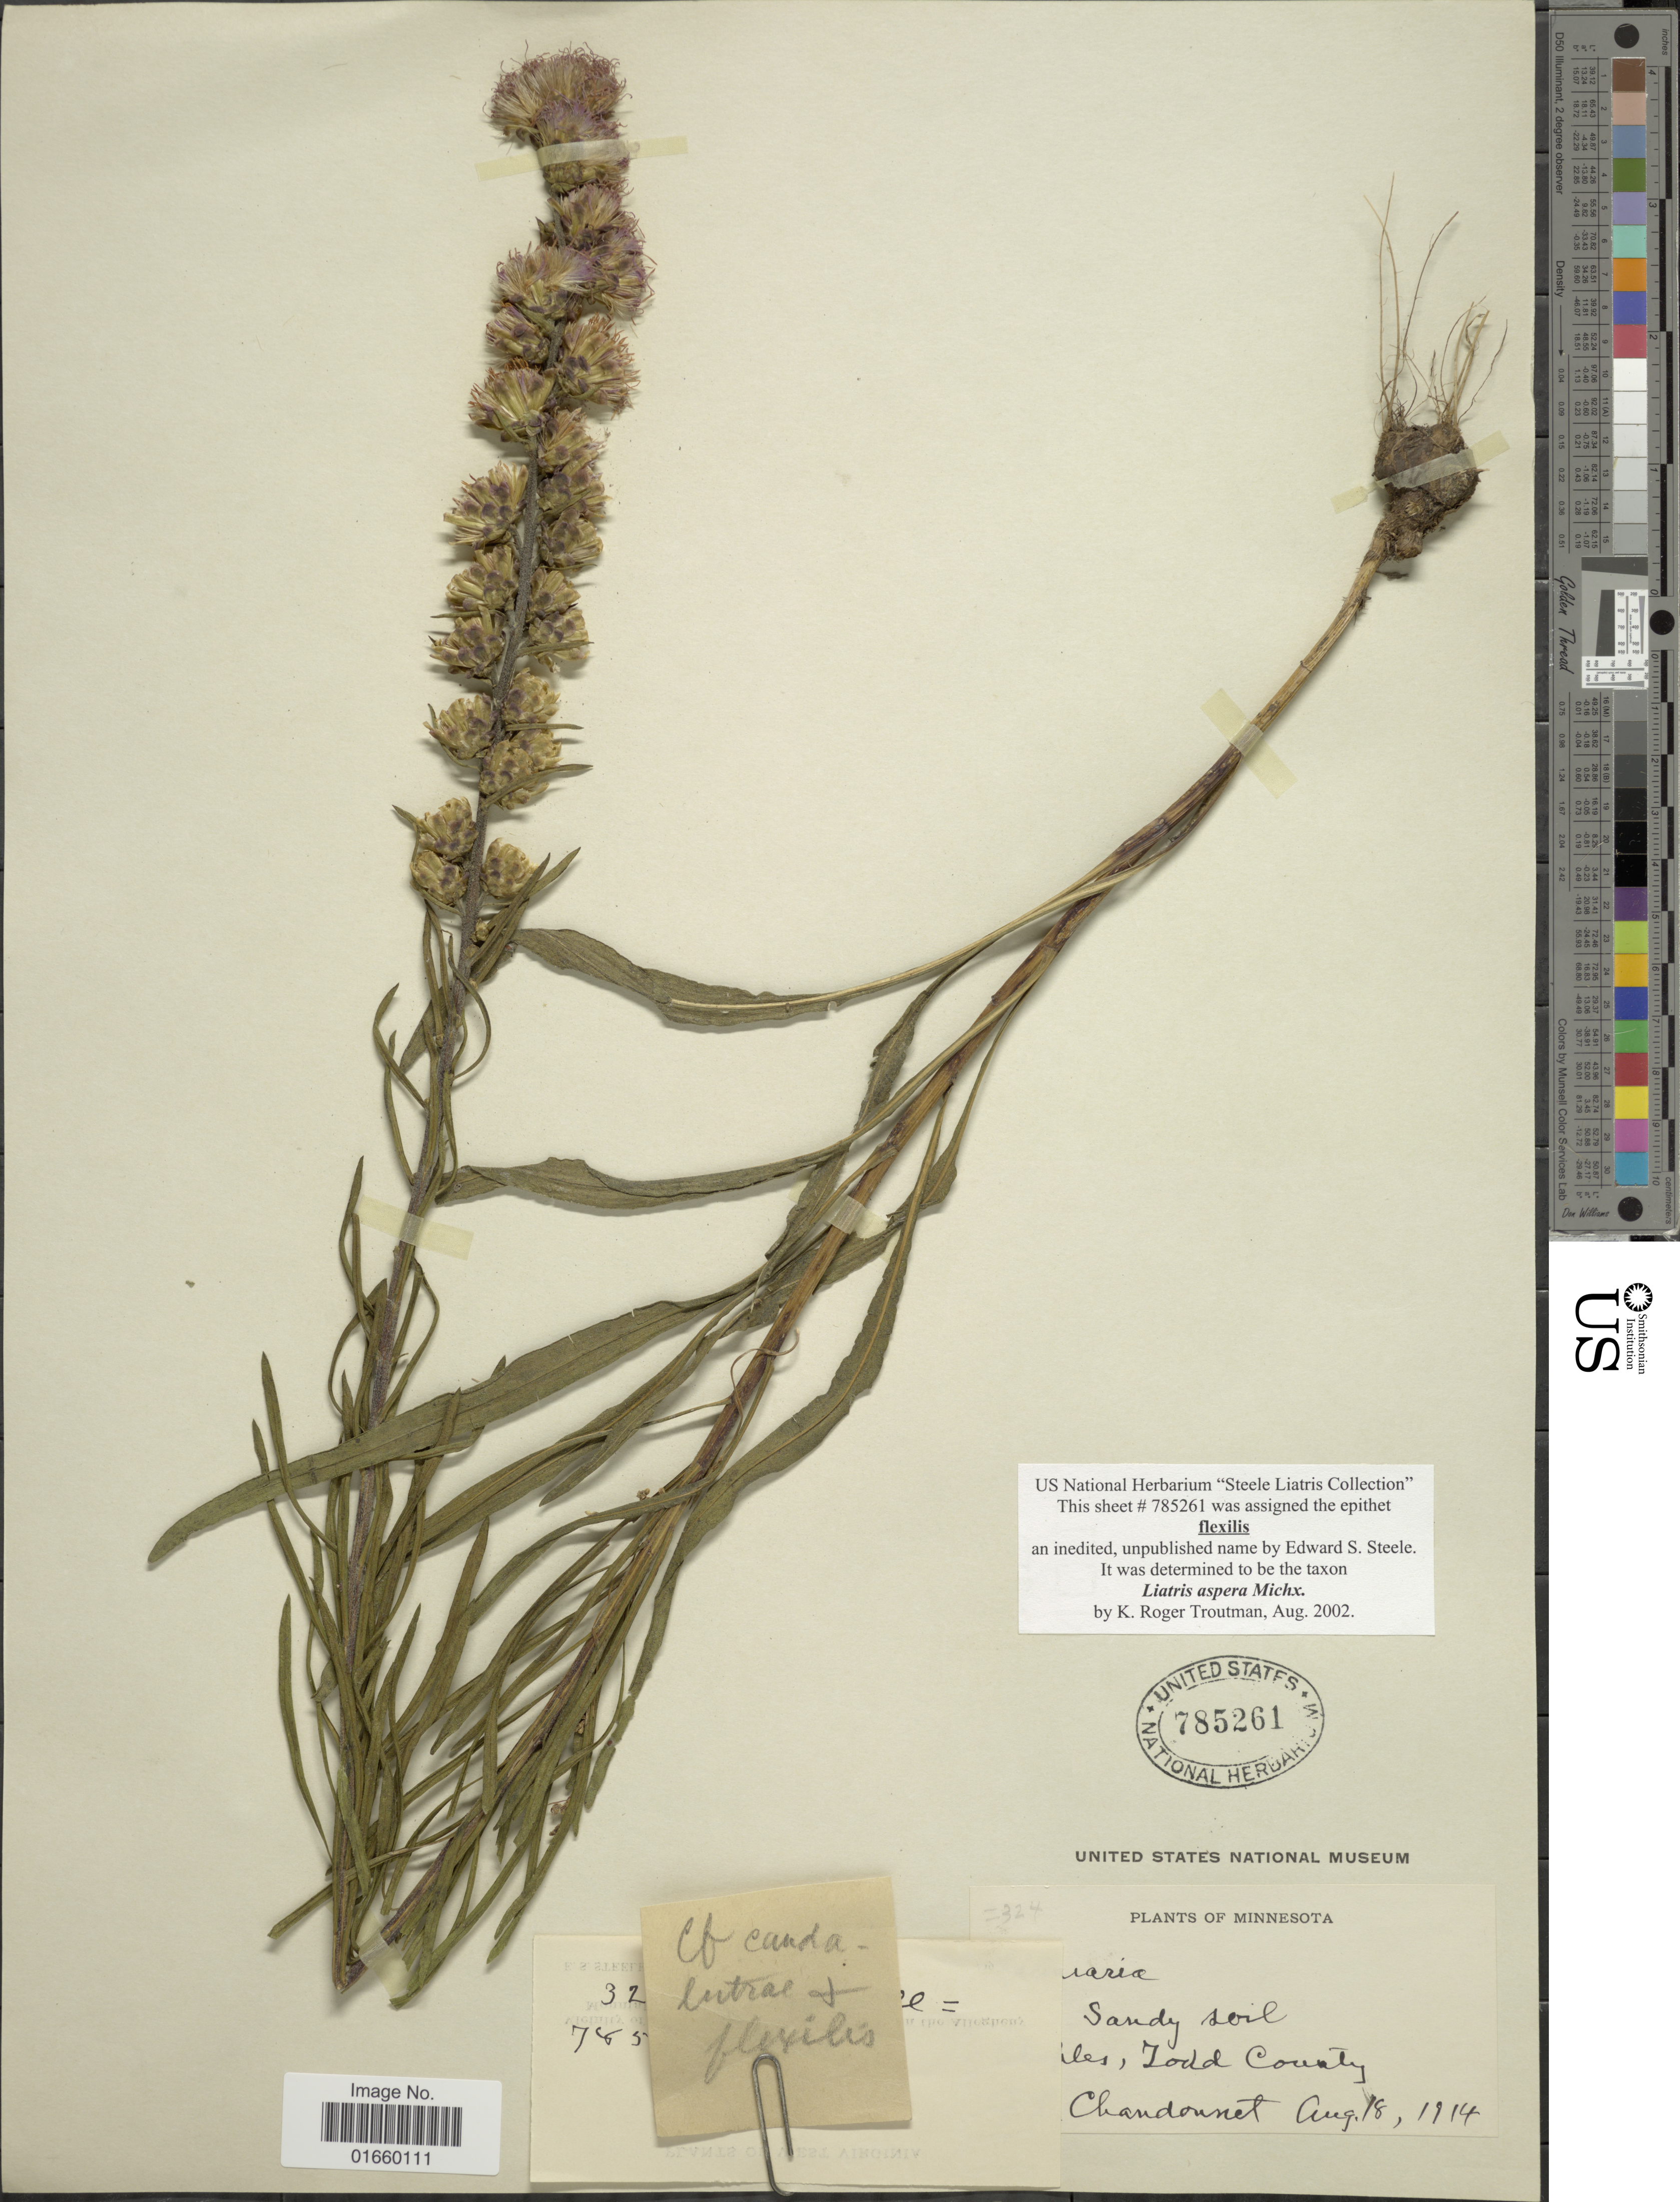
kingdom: Plantae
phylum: Tracheophyta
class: Magnoliopsida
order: Asterales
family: Asteraceae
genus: Liatris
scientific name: Liatris aspera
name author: Michx.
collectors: Z. Chandonnet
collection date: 1914-08-18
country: United States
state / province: Minnesota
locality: Todd County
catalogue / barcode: US 785261